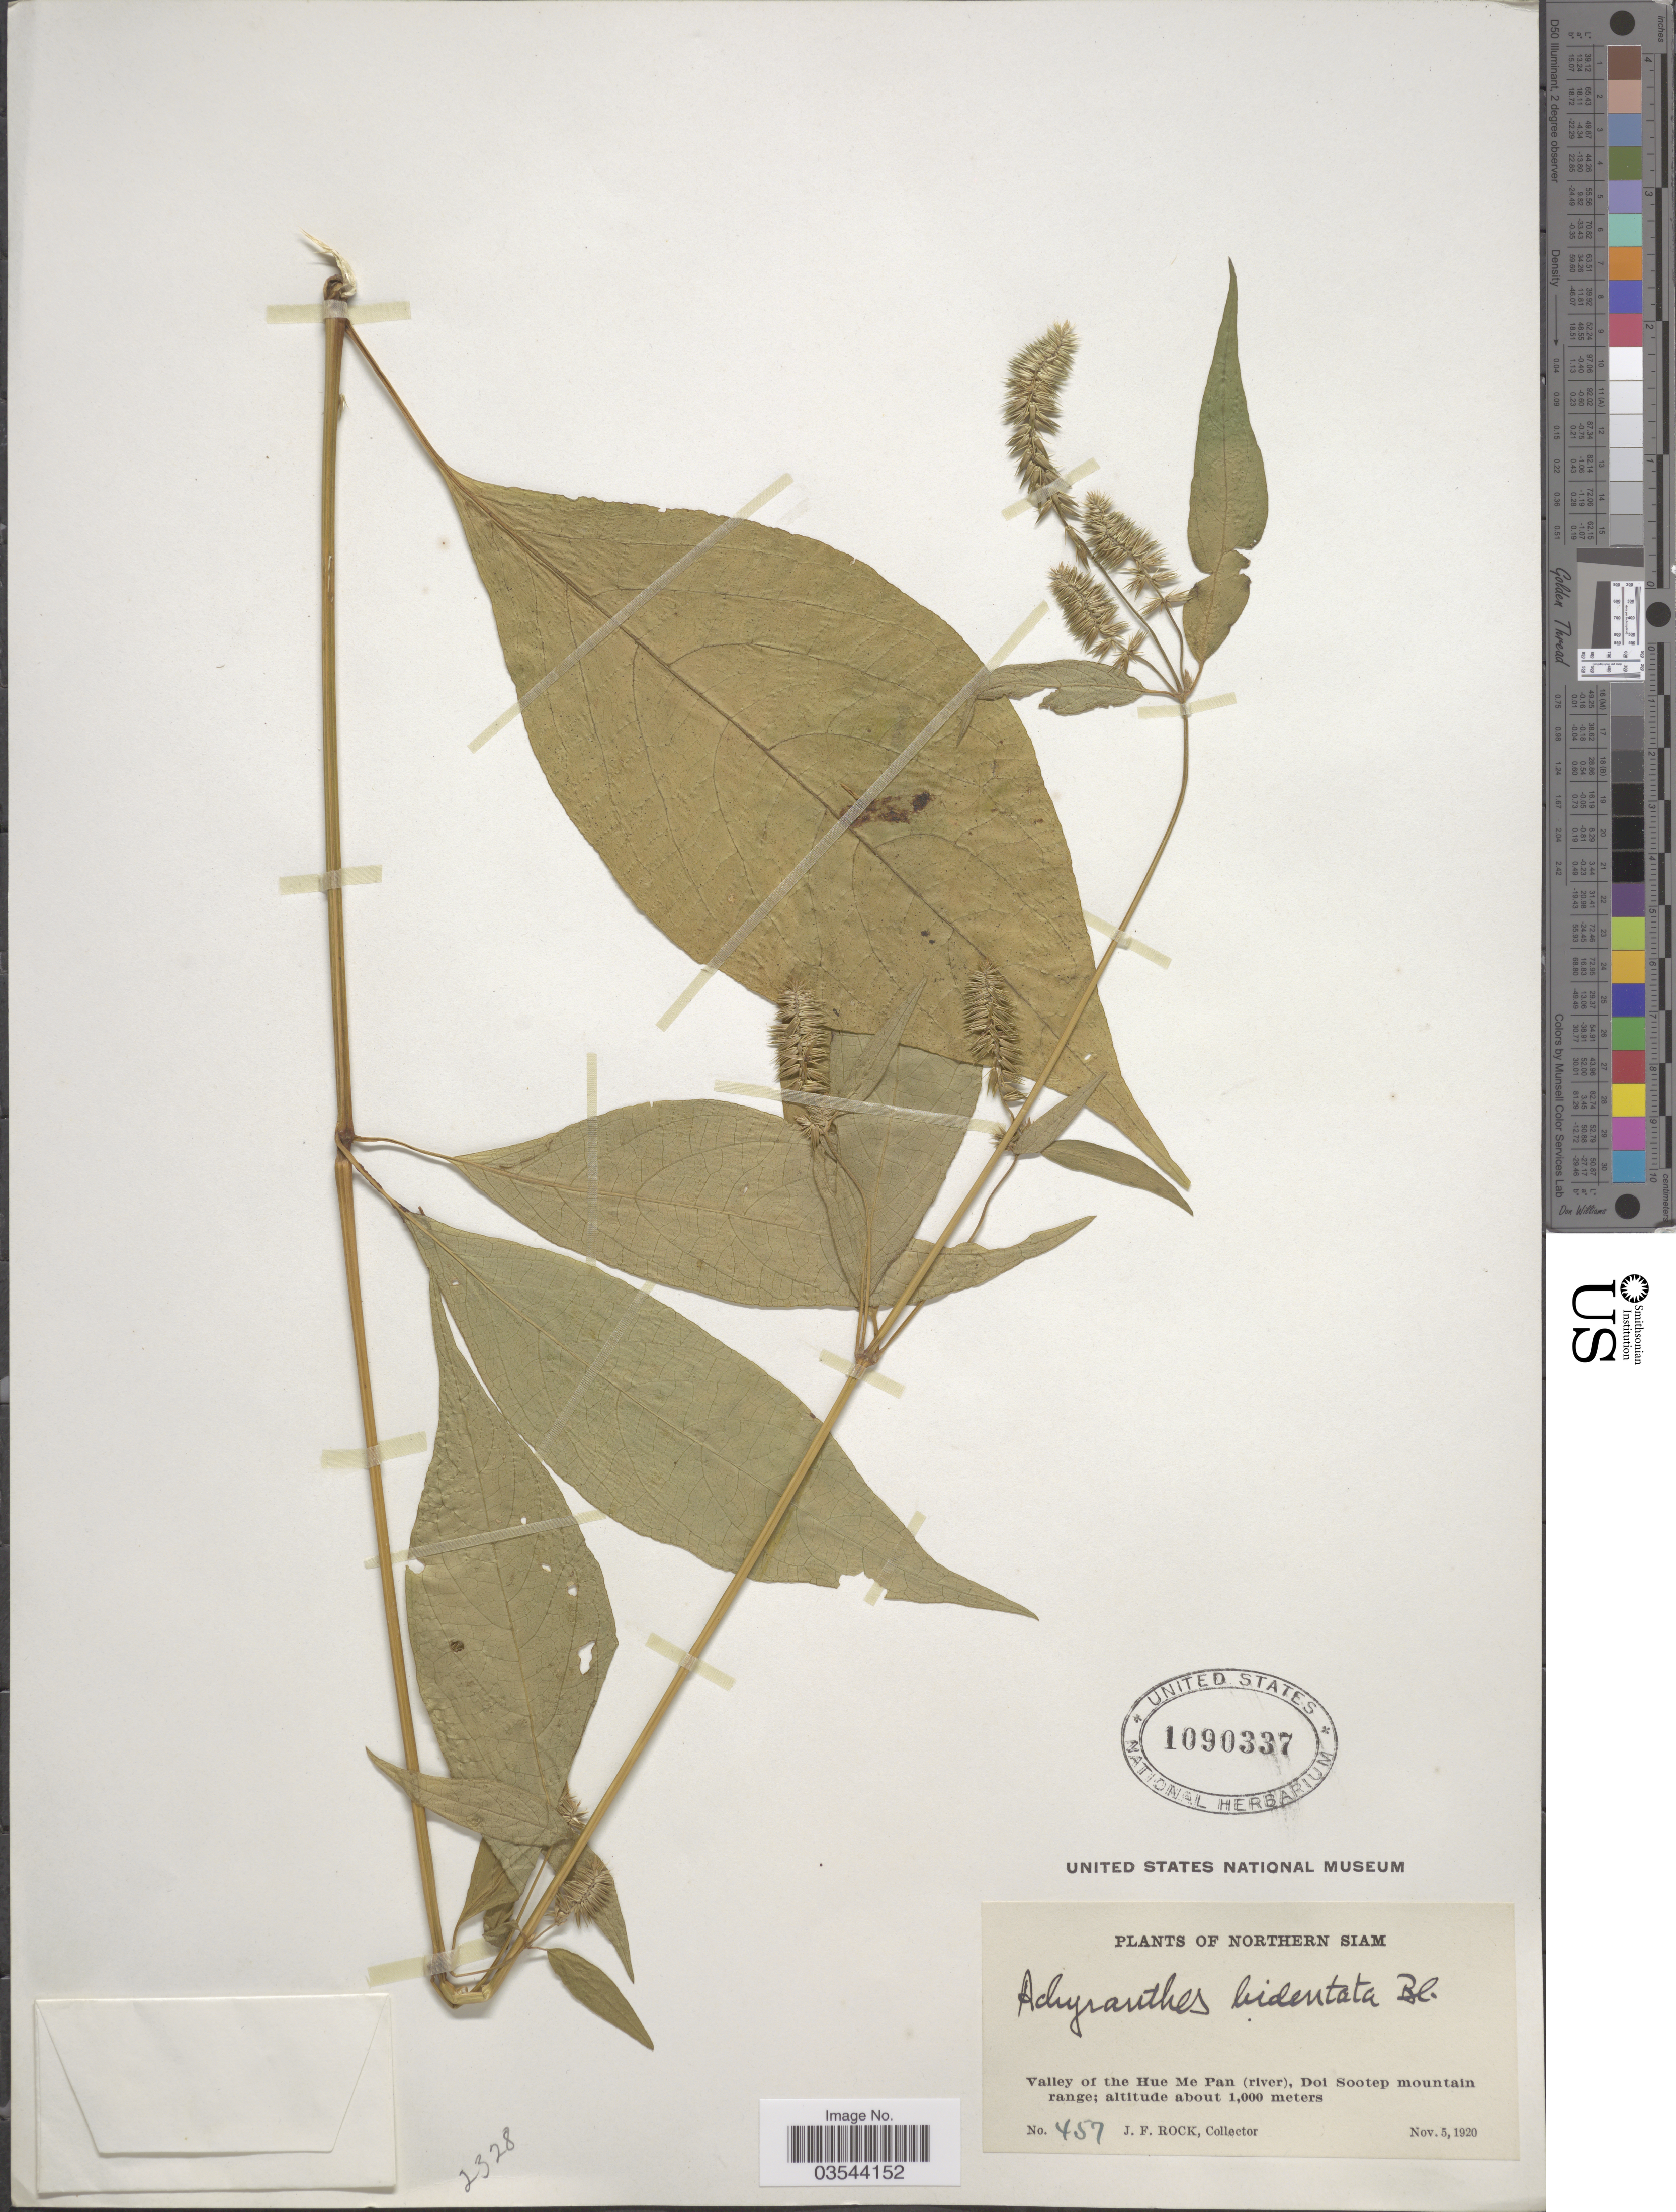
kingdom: Plantae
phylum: Tracheophyta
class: Magnoliopsida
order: Caryophyllales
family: Amaranthaceae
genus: Achyranthes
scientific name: Achyranthes bidentata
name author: Blume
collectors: J. Rock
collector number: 457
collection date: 1920-11-05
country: Thailand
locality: Northern Siam. Valley of the Hue Me Pan (river), Doi Sootep mountain range.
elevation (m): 1000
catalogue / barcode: US 1090337